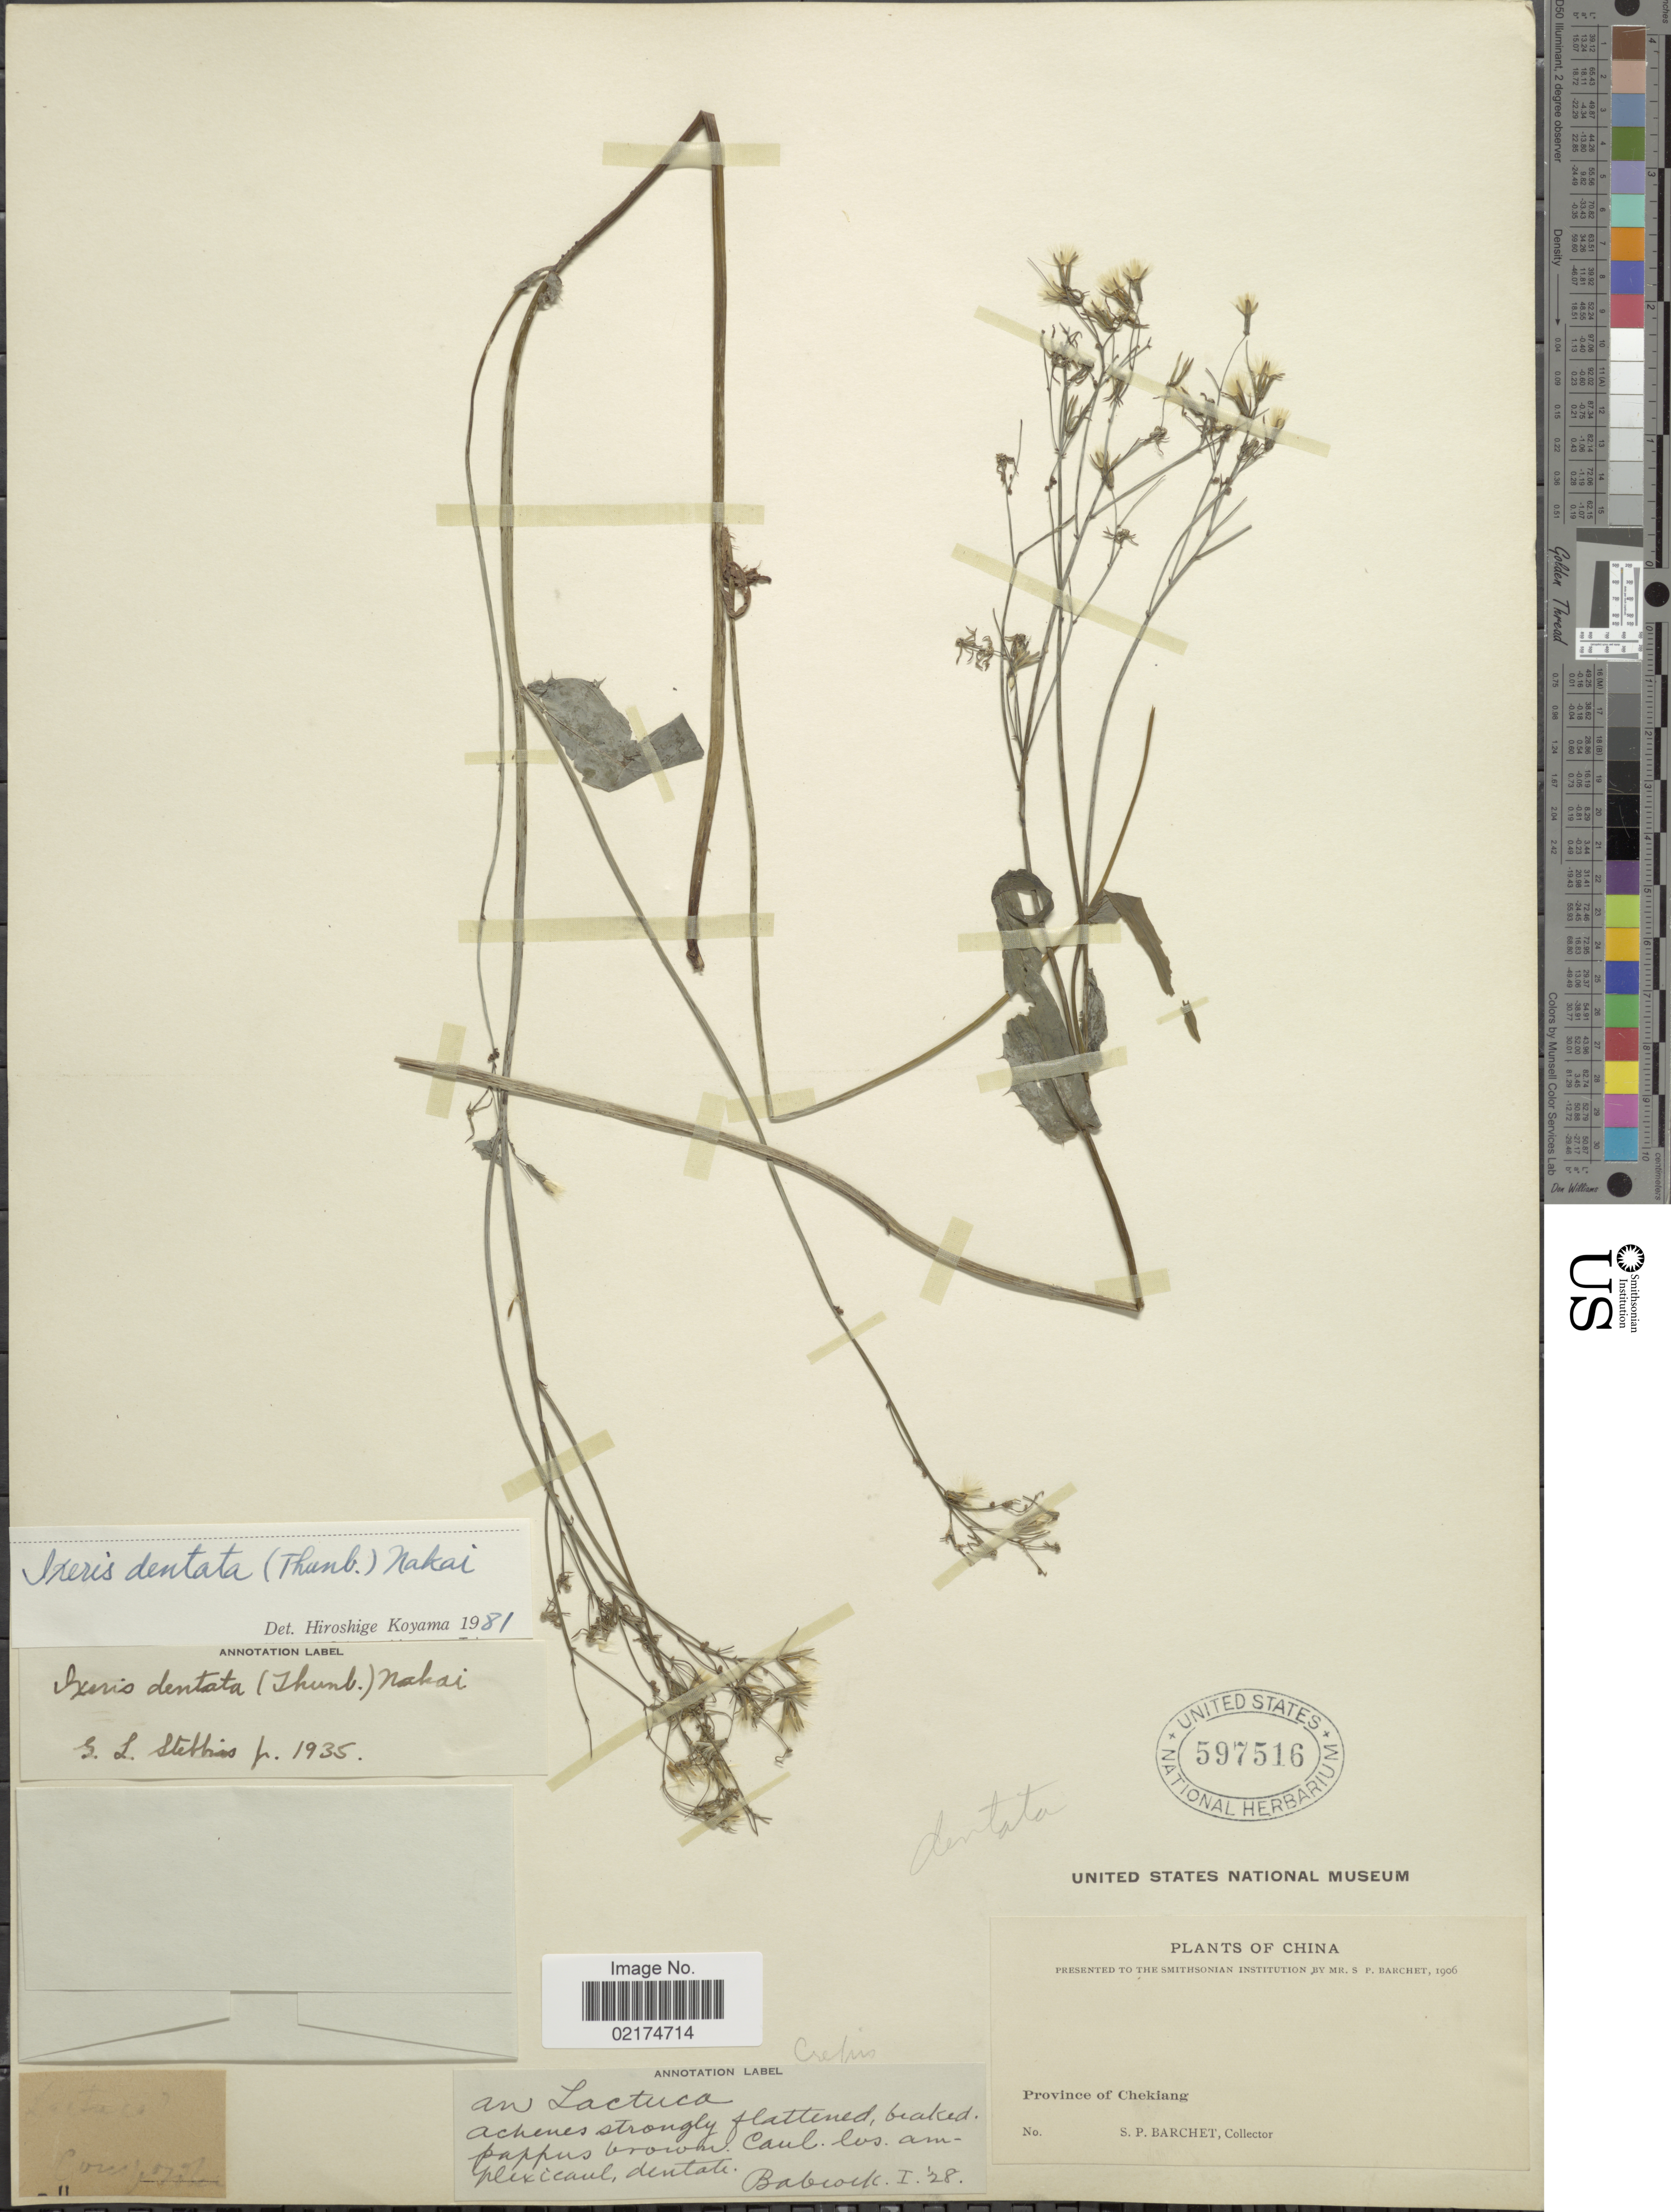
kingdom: Plantae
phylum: Tracheophyta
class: Magnoliopsida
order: Asterales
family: Asteraceae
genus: Ixeridium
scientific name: Ixeridium dentatum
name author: (Thunb.) Tzvelev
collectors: S. P. Barchet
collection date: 1906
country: China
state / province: Zhejiang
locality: Province Chekiang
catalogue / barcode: US 597516